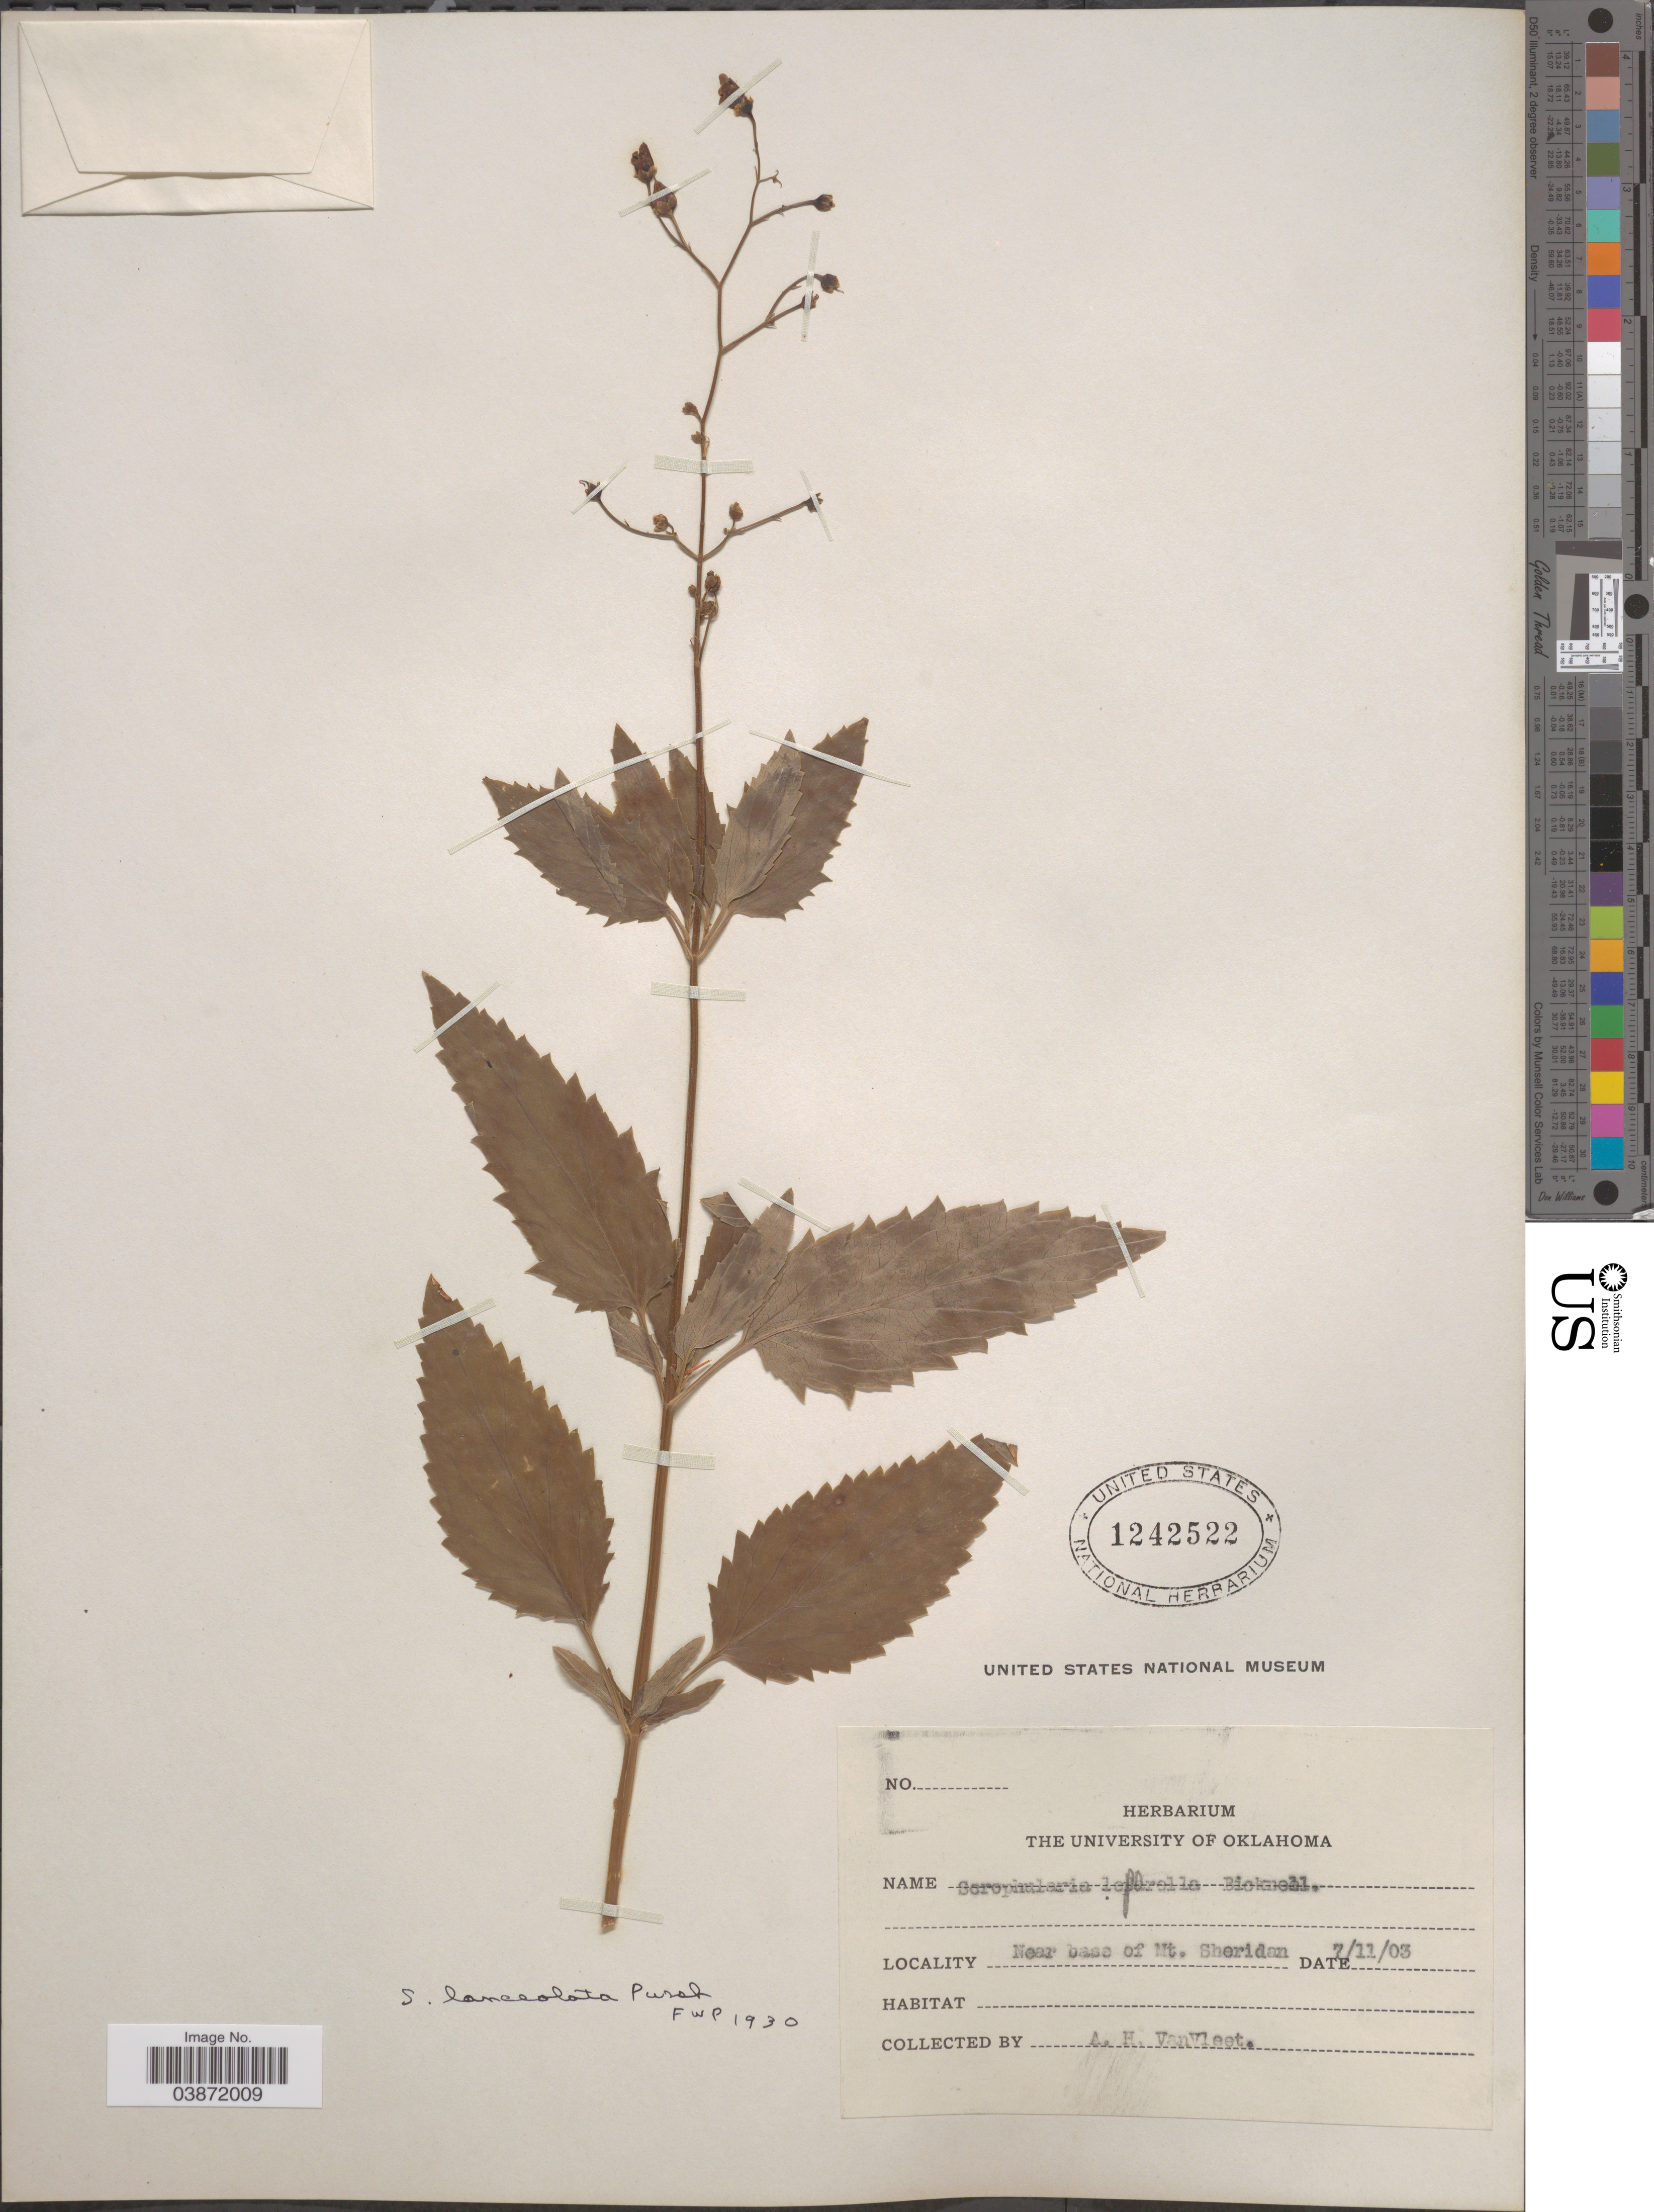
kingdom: Plantae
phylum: Tracheophyta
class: Magnoliopsida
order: Lamiales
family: Scrophulariaceae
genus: Scrophularia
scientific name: Scrophularia lanceolata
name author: Pursh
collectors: A. H. Van Vleet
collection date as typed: Transcribed d/m/y: 11/7/3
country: United States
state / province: Oklahoma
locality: Near base of Mt. Sheridan.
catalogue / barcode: US 1242522